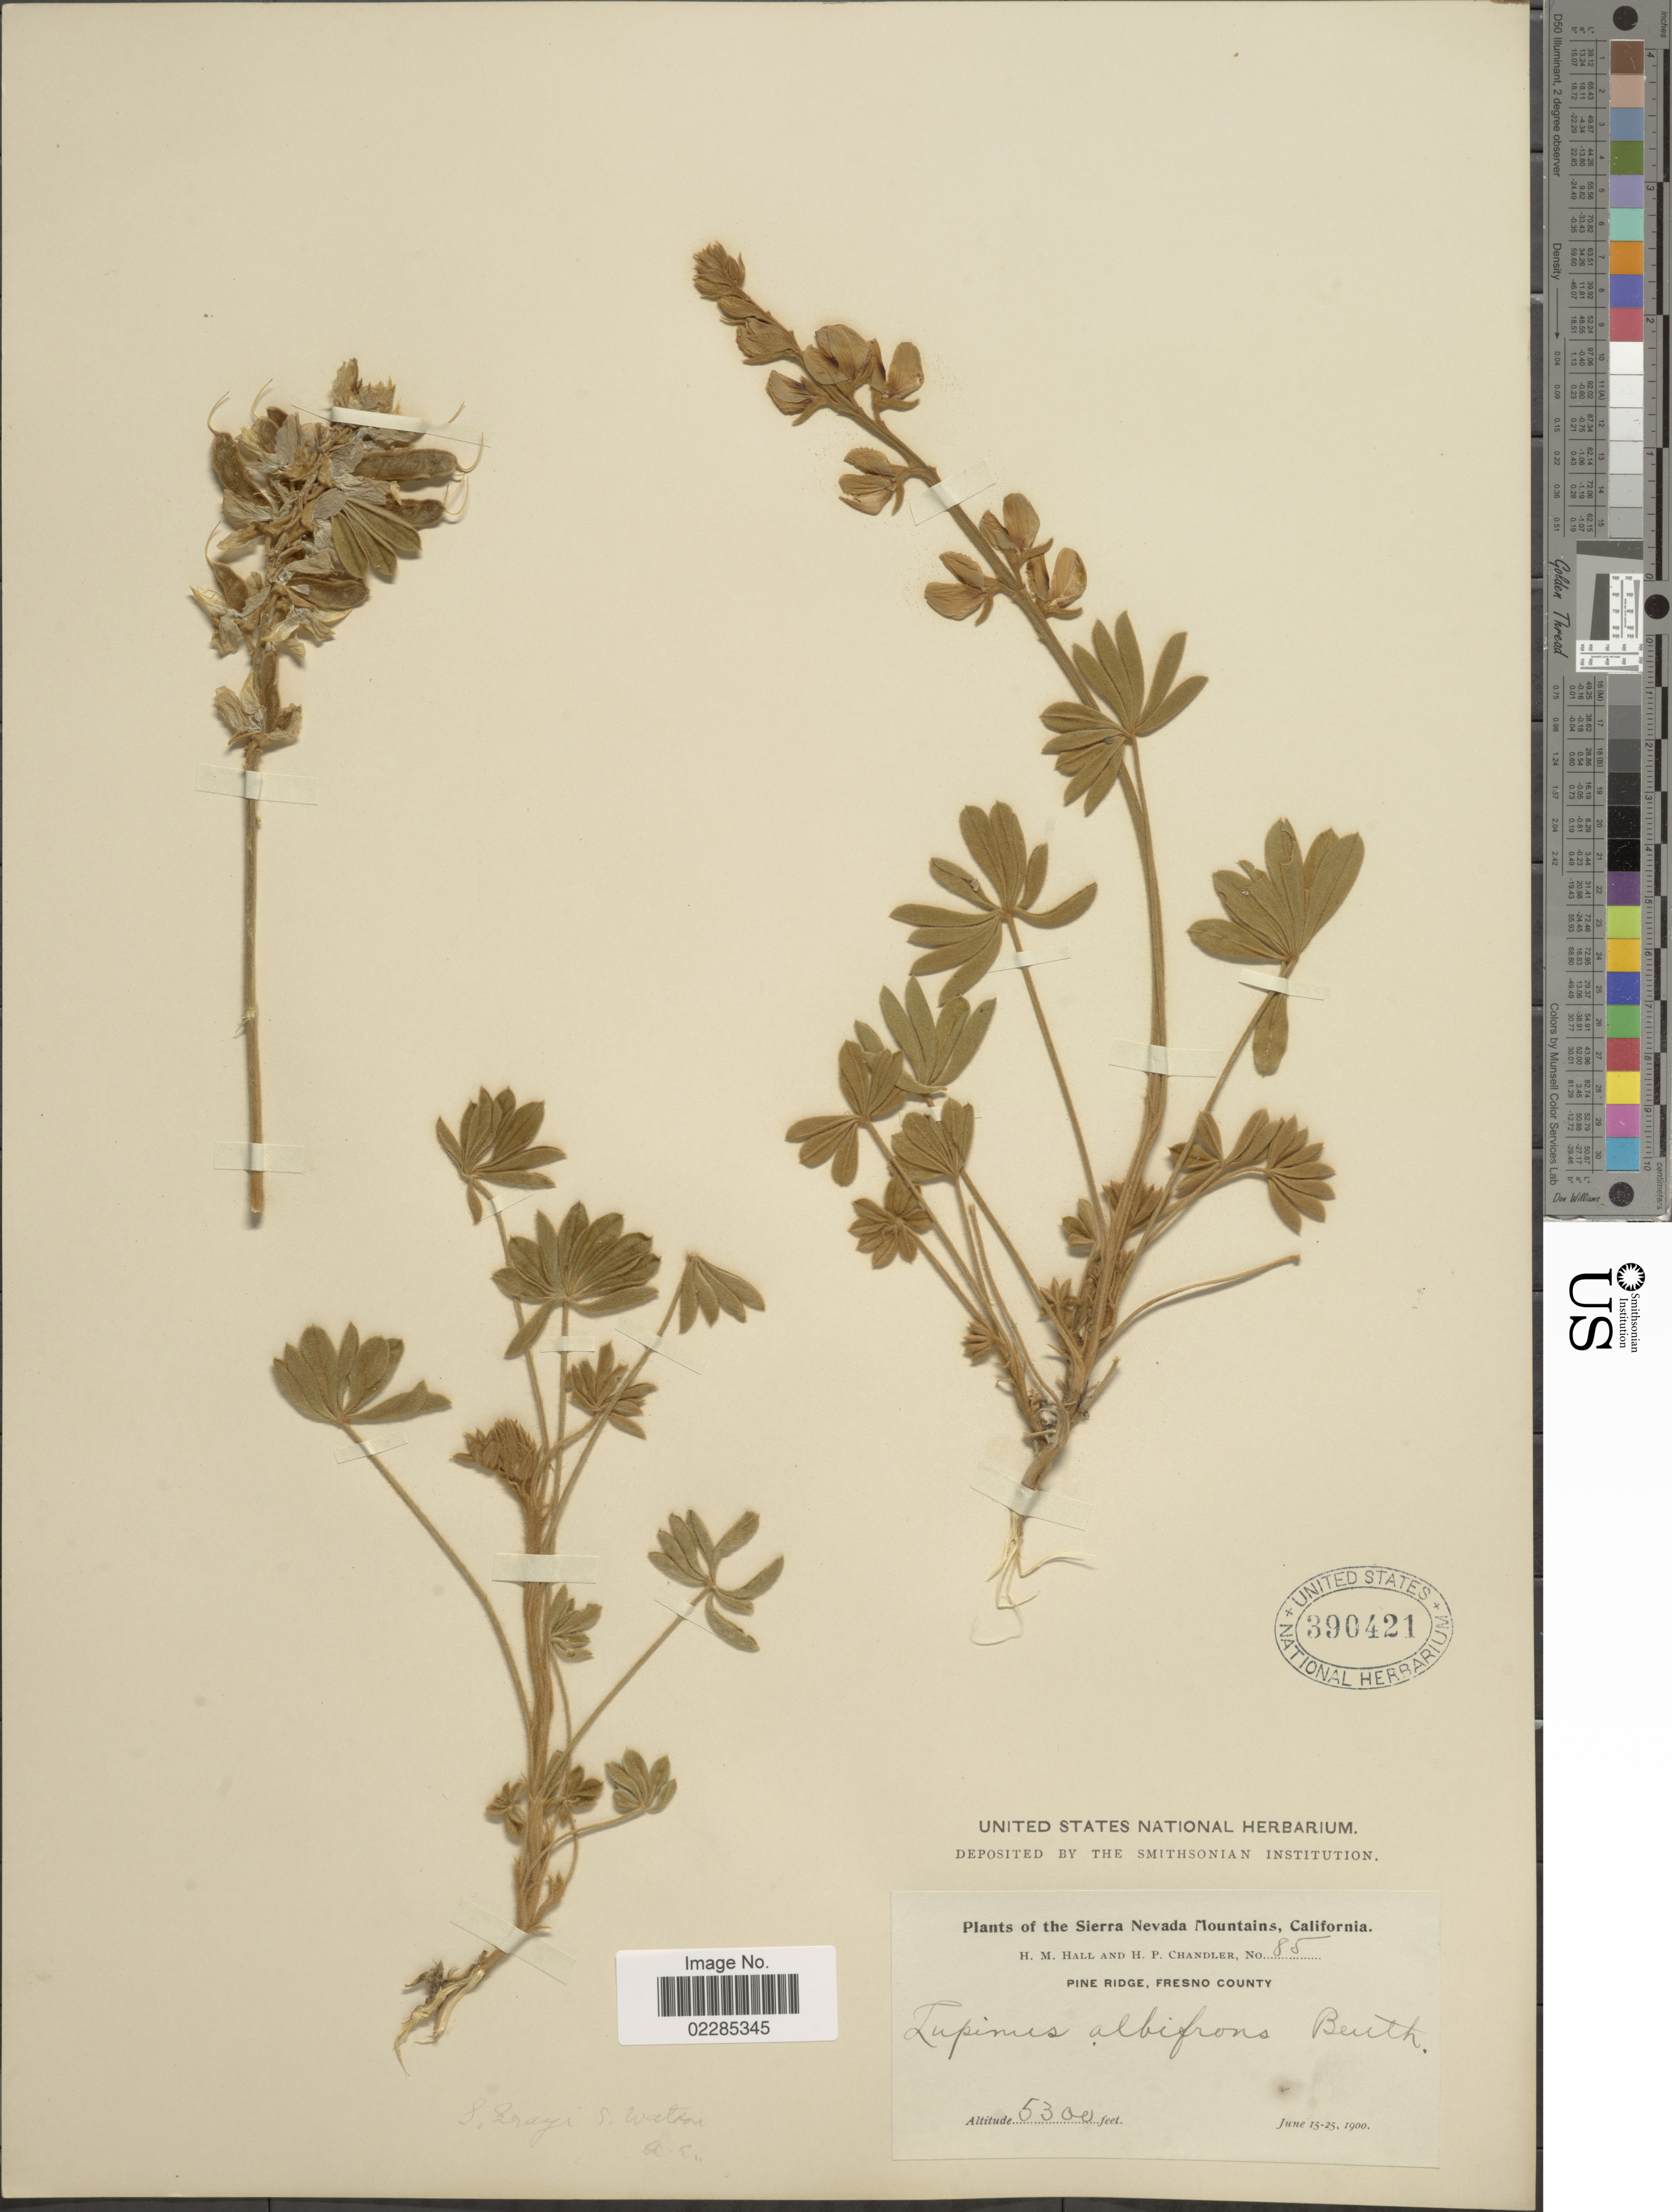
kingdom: Plantae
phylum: Tracheophyta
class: Magnoliopsida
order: Fabales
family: Fabaceae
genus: Lupinus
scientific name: Lupinus grayi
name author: S. Watson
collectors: H. M. Hall & H. Chandler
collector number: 85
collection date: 1900-06-15/1900-06-25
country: United States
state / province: California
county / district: Fresno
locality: The Sierra Nevada Mountains, Pine Ridge, Fresno County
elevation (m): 1615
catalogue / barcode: US 390421